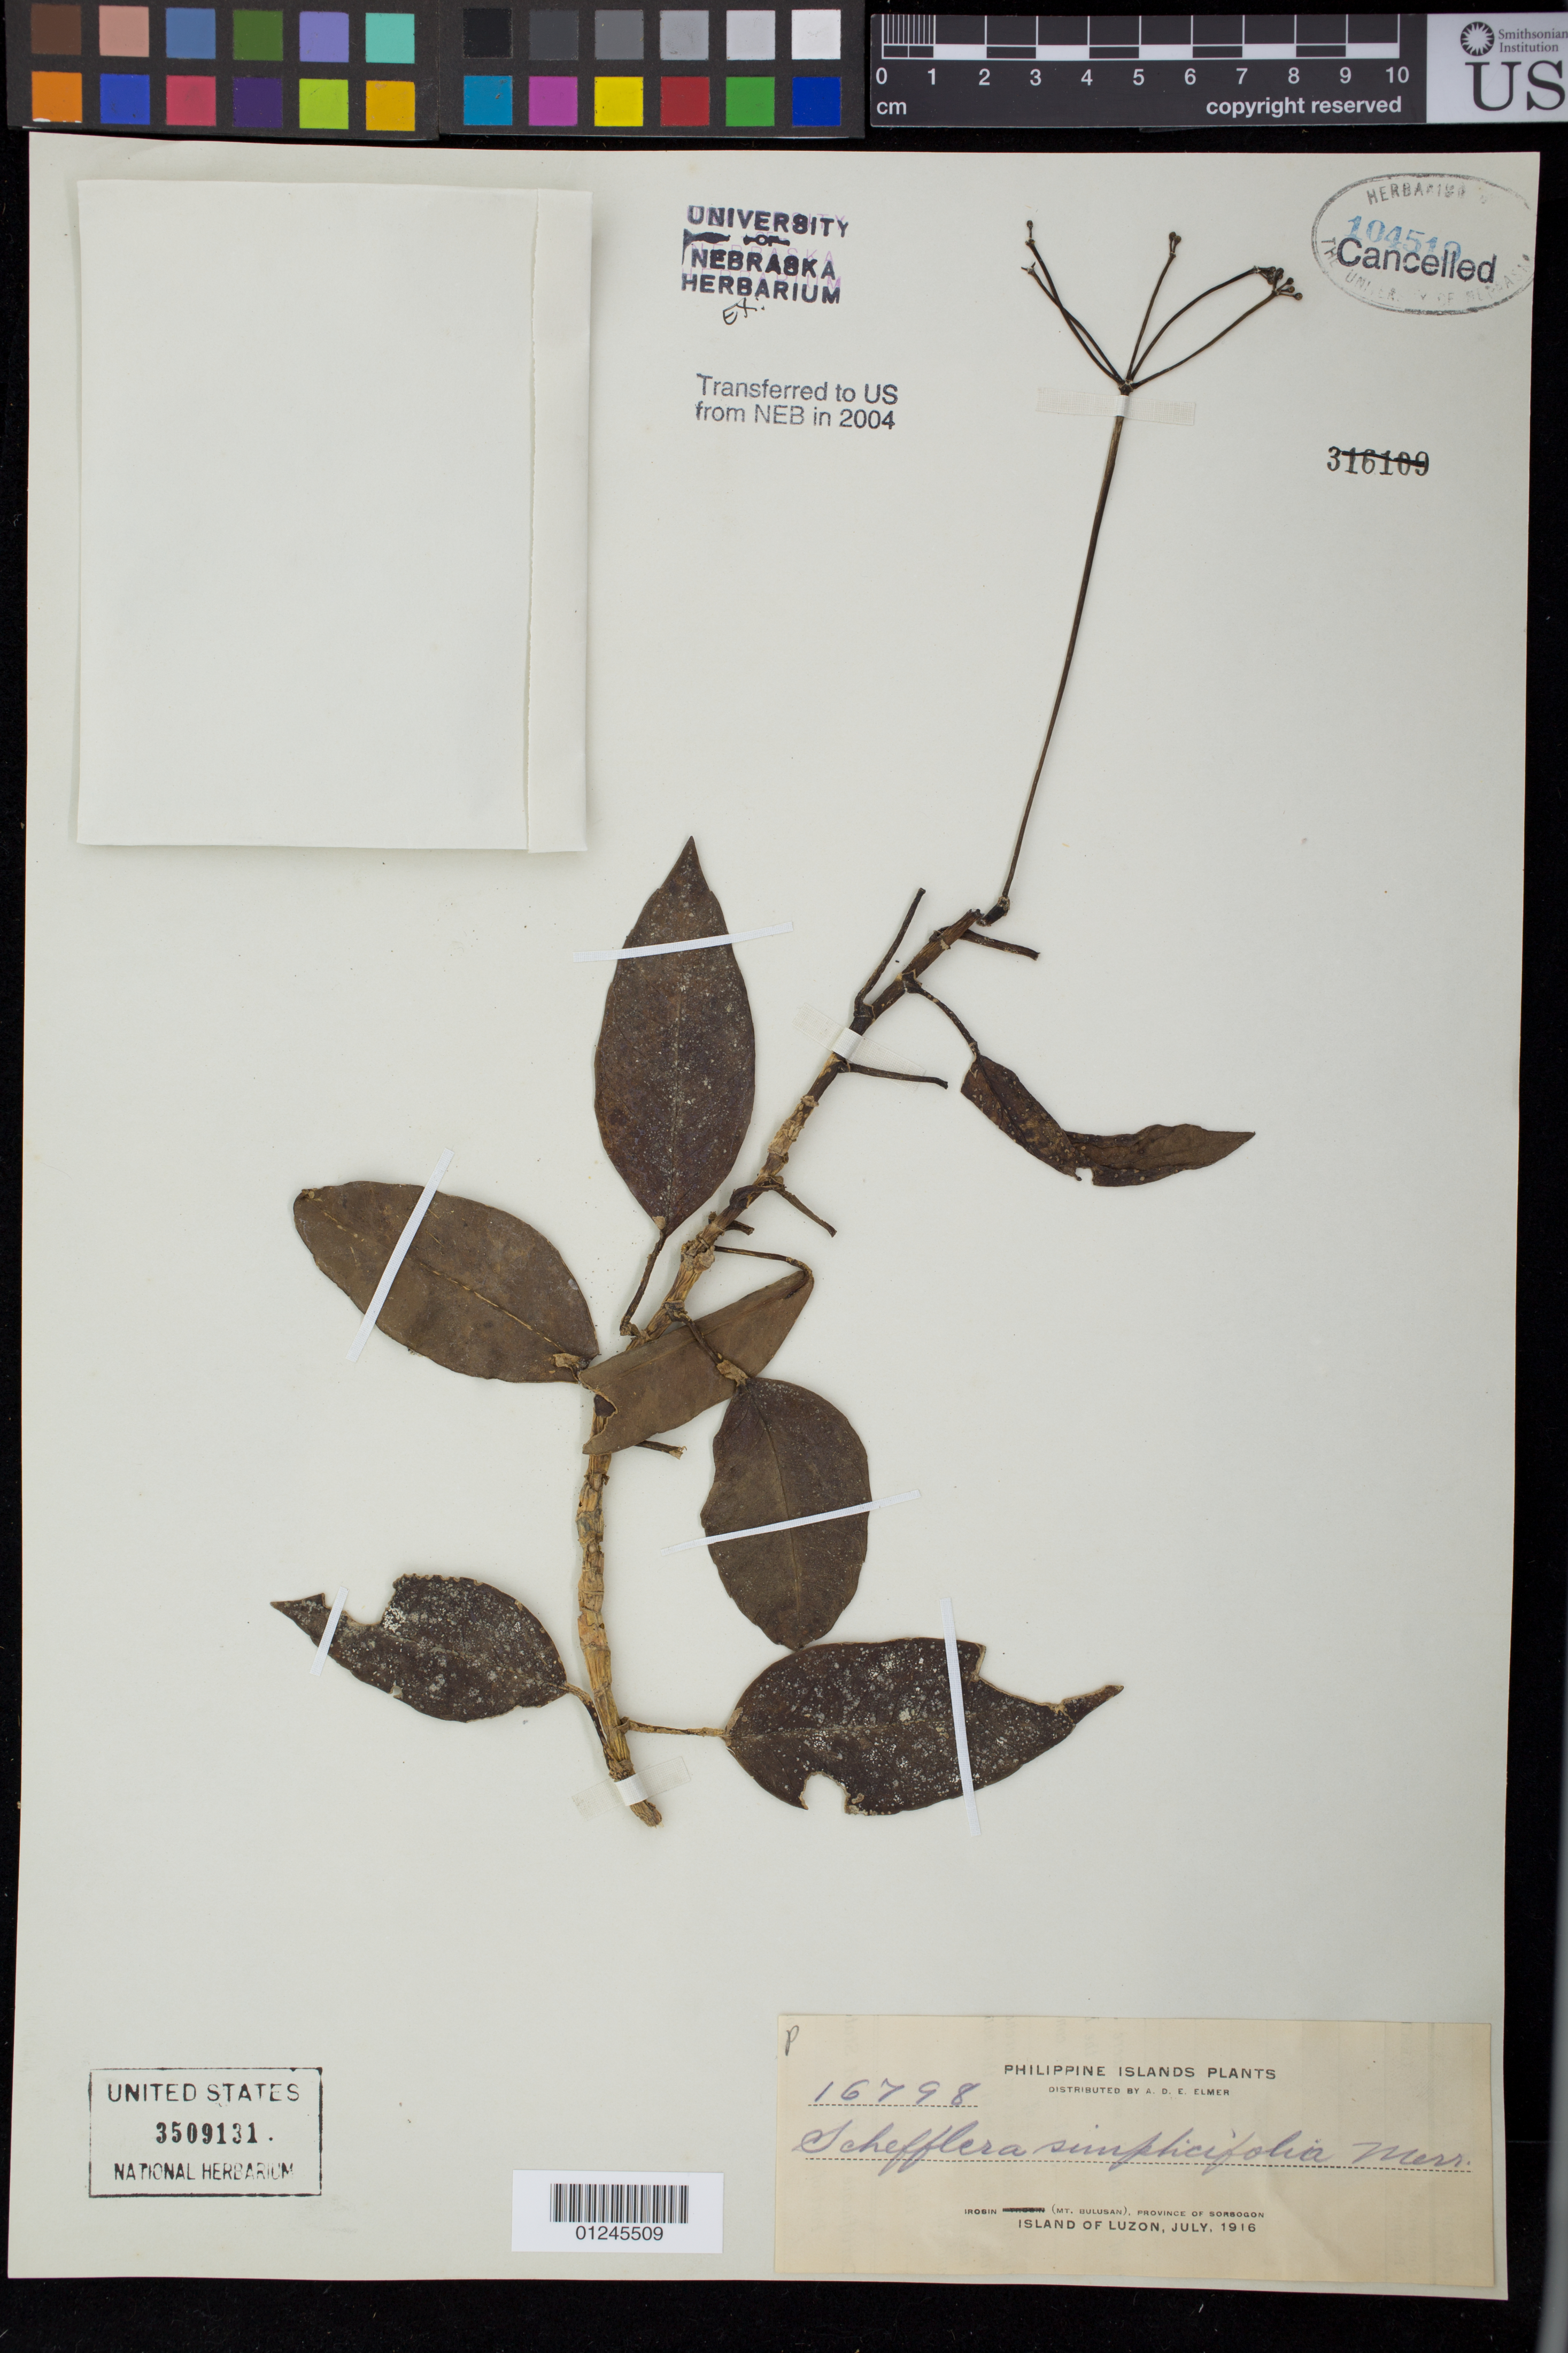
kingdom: Plantae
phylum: Tracheophyta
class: Magnoliopsida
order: Apiales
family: Araliaceae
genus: Schefflera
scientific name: Schefflera simplicifolia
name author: Merr.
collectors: A. D. E. Elmer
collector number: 16798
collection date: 1916-07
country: Philippines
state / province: Bicol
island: Luzon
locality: Irosin (Mt. Bulusan), Province of Sorsogon, Island of Luzon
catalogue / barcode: US 3509131